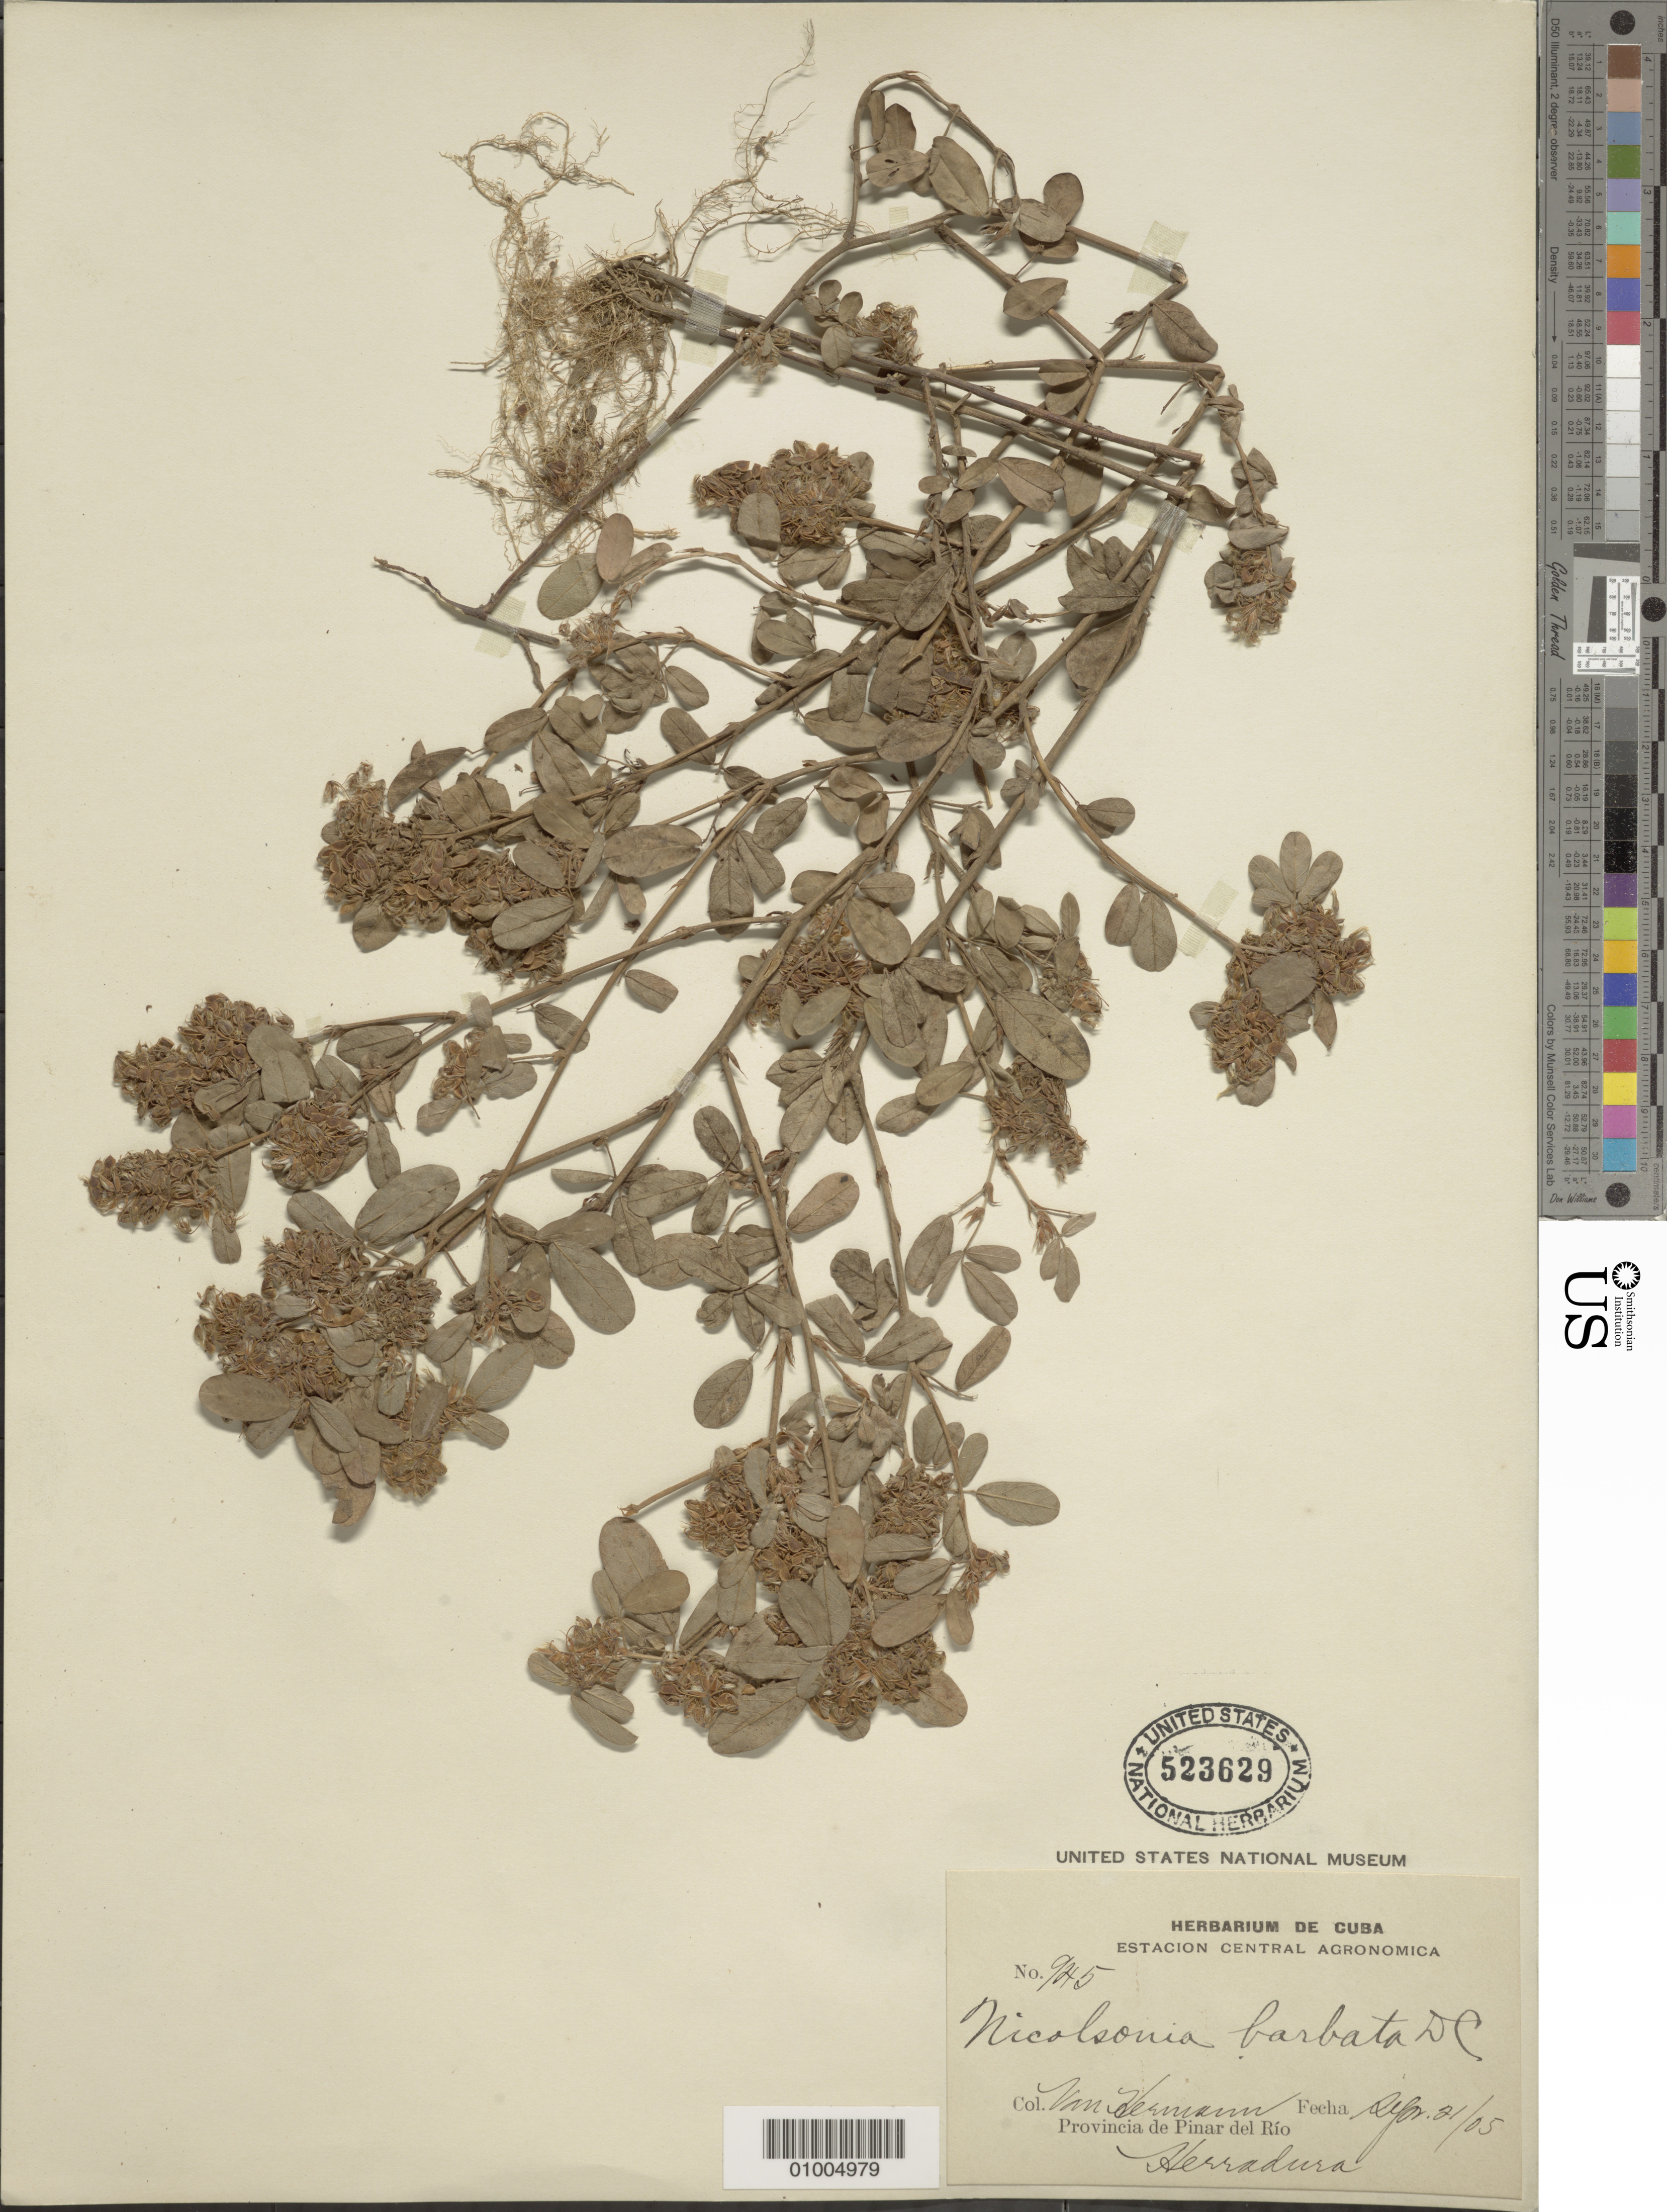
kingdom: Plantae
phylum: Tracheophyta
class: Magnoliopsida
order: Fabales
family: Fabaceae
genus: Grona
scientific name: Grona barbata var. barbata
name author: (L.) H. Ohashi & K. Ohashi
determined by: Strong, Mark T., (BOT), Smithsonian Institution - National Museum of Natural History (UNITED STATES)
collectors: V. Hermann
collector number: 945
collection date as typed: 21 Apr 1905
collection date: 1905-04-21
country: Cuba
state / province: Pinar del Rio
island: Cuba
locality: Pinar del Rio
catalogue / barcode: US 523629